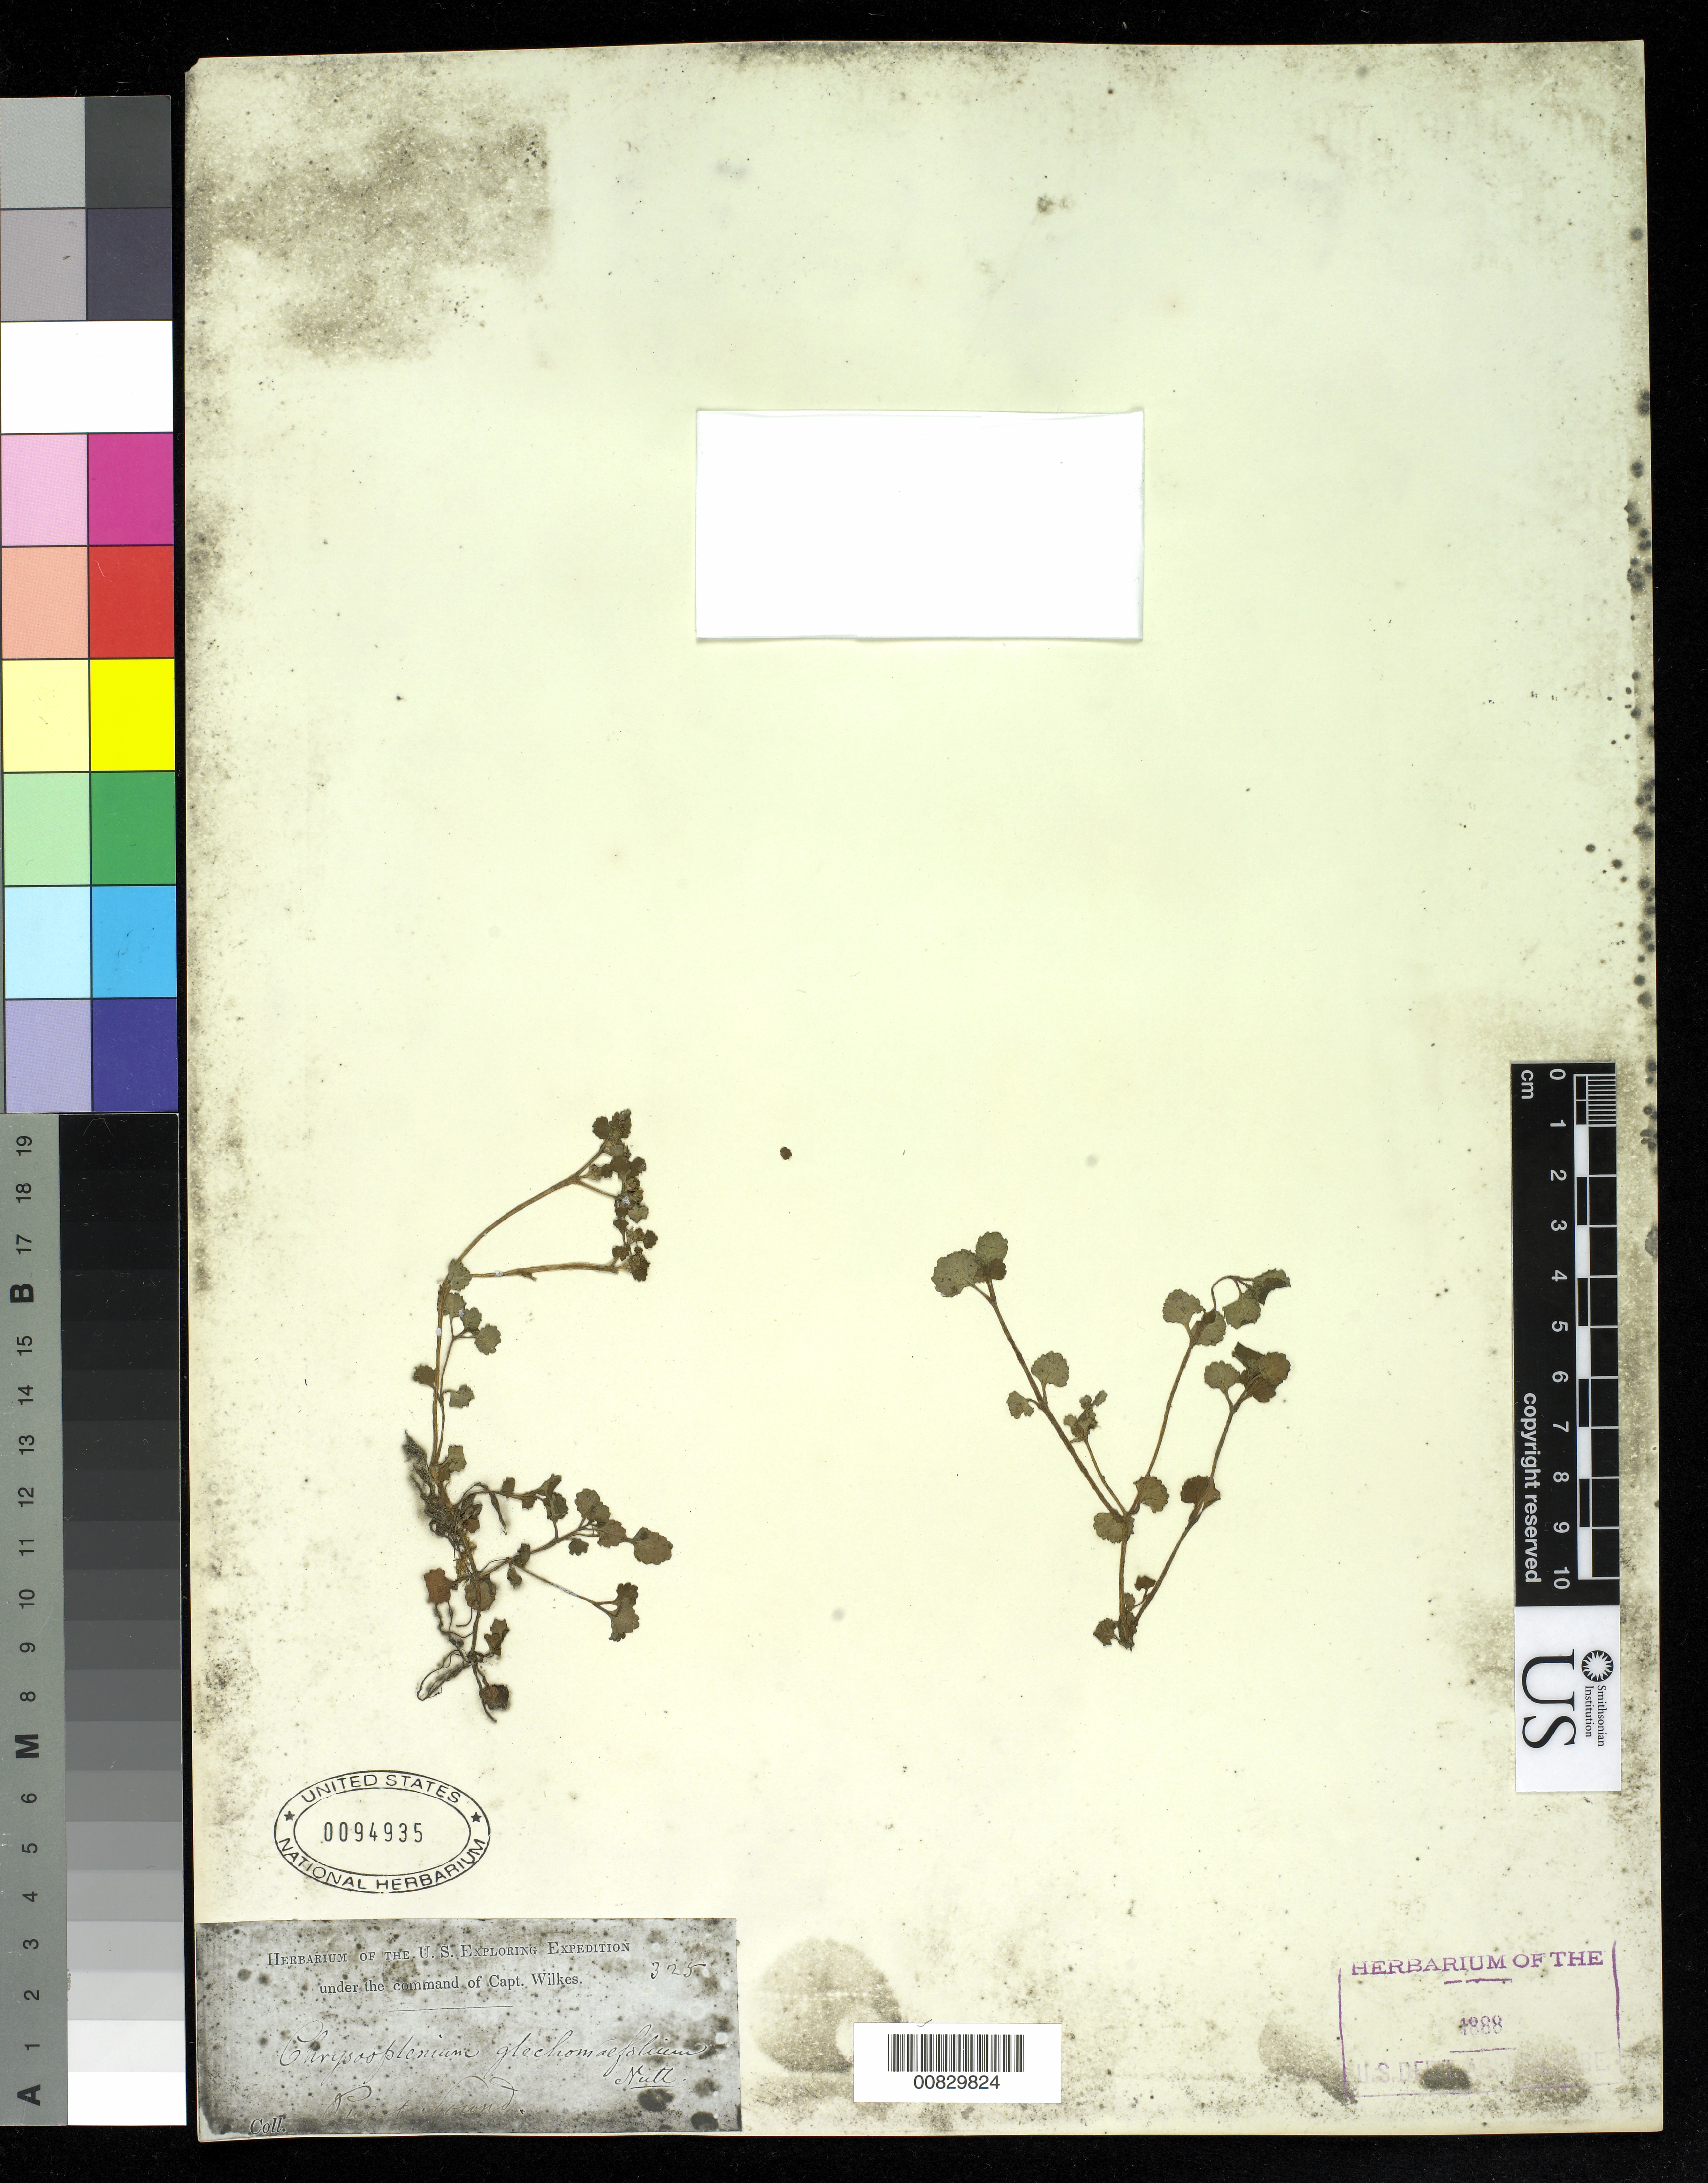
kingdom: Plantae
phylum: Tracheophyta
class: Magnoliopsida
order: Saxifragales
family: Saxifragaceae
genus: Chrysosplenium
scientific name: Chrysosplenium glechomifolium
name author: Nutt.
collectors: Wilkes Explor. Exped.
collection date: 1838/1842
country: United States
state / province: Washington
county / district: King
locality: Puget Sound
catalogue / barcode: US 94935